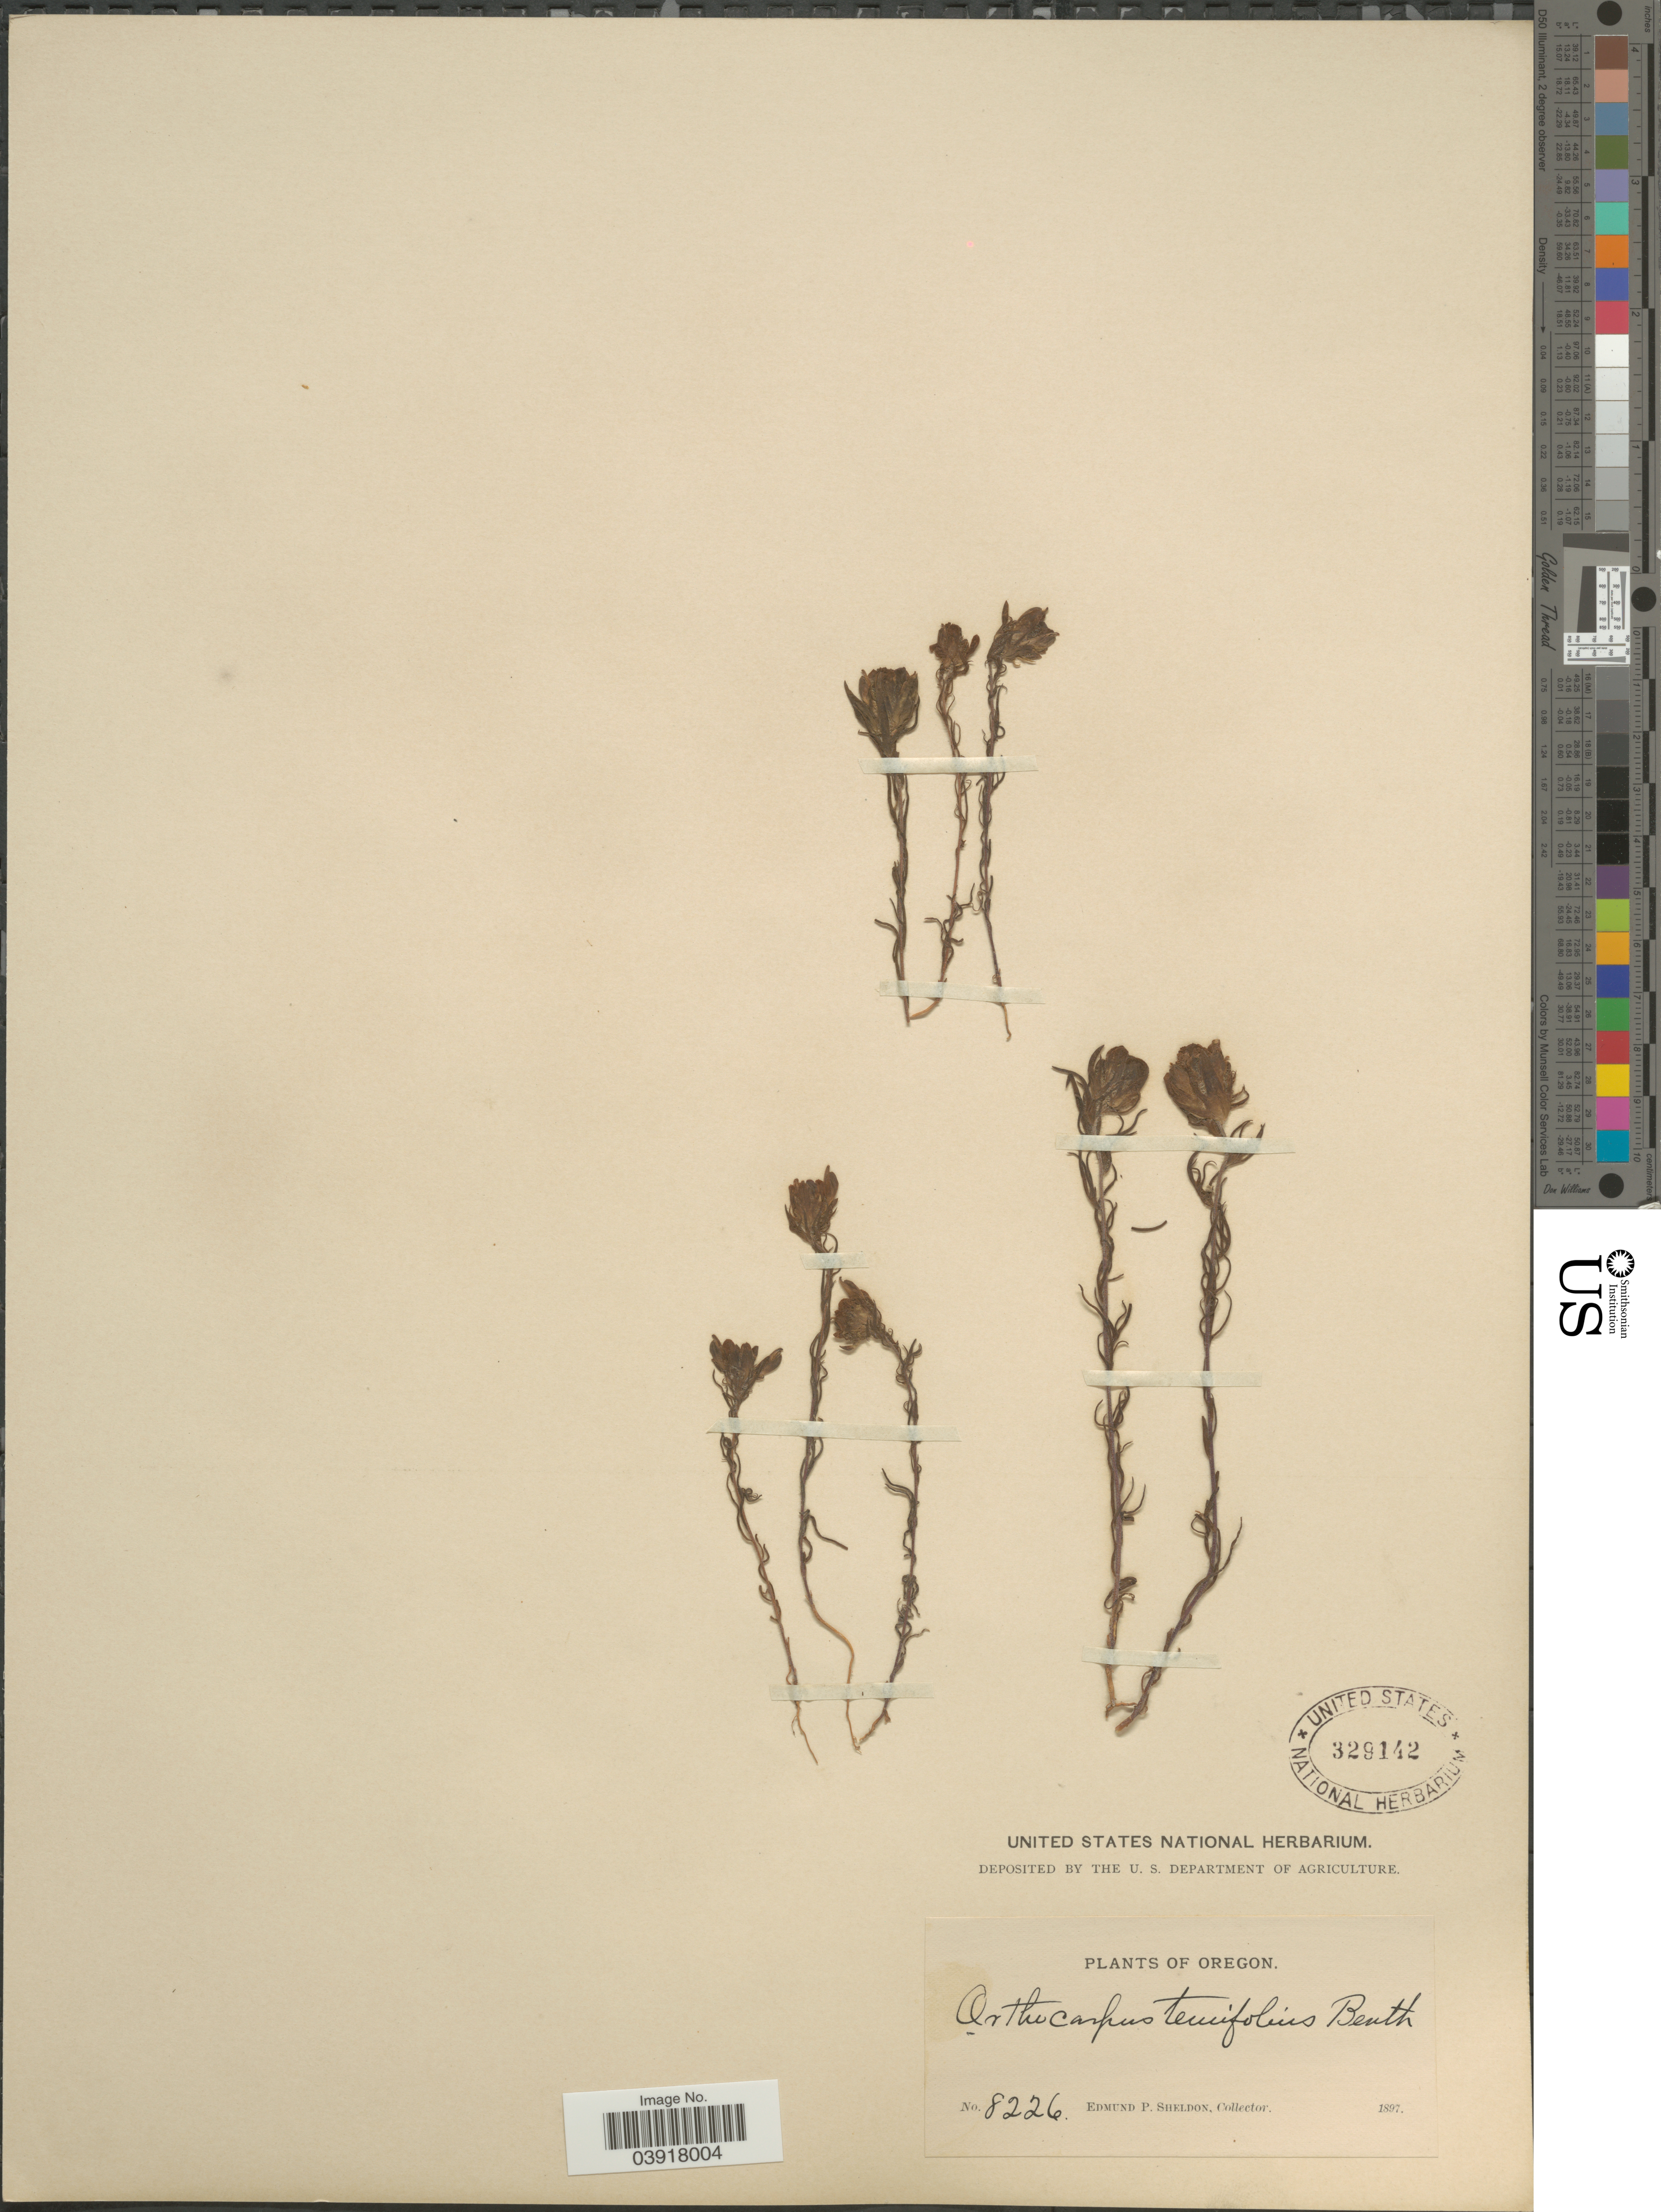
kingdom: Plantae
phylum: Tracheophyta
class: Magnoliopsida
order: Lamiales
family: Orobanchaceae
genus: Orthocarpus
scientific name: Orthocarpus tenuifolius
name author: (Pursh) Benth.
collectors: E. P. Sheldon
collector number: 8226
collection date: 1897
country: United States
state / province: Oregon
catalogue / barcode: US 329142